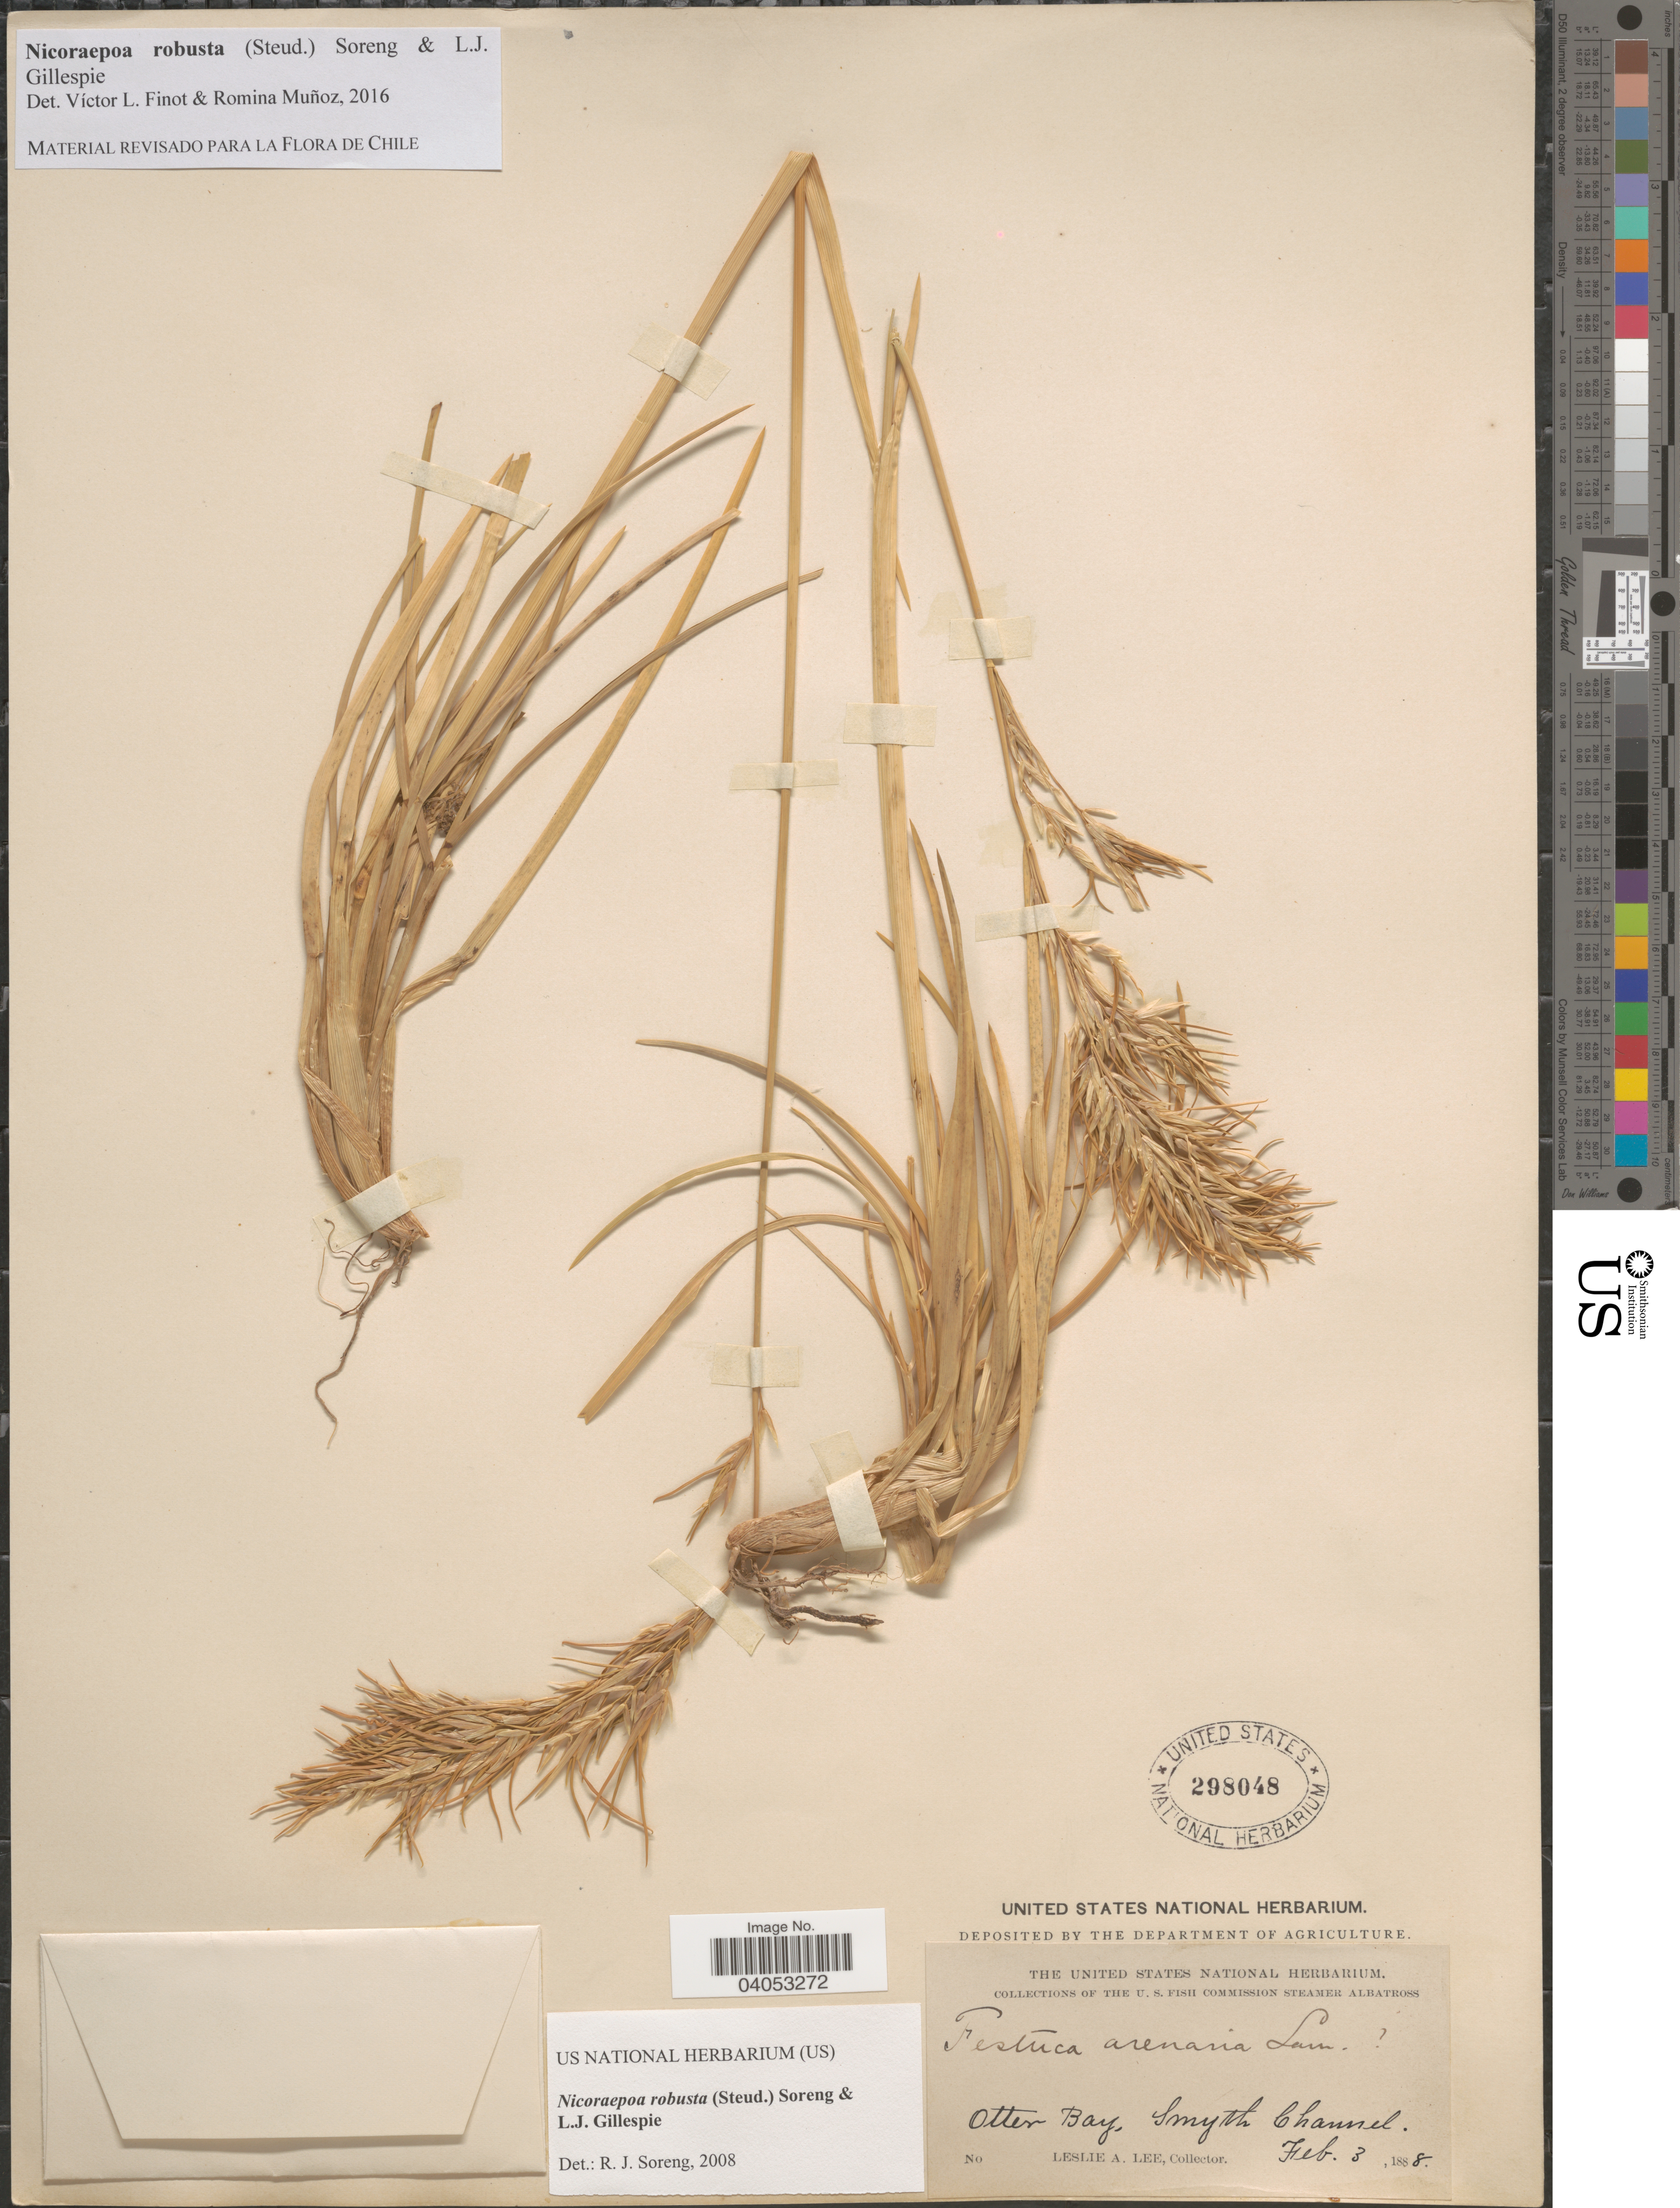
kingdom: Plantae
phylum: Tracheophyta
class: Liliopsida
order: Poales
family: Poaceae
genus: Nicoraepoa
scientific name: Nicoraepoa robusta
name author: (Steud.) Soreng & L.J. Gillespie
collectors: L. Lee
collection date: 1888-02-03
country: Chile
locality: Otter Bay, Smyth Channel.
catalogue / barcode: US 298048